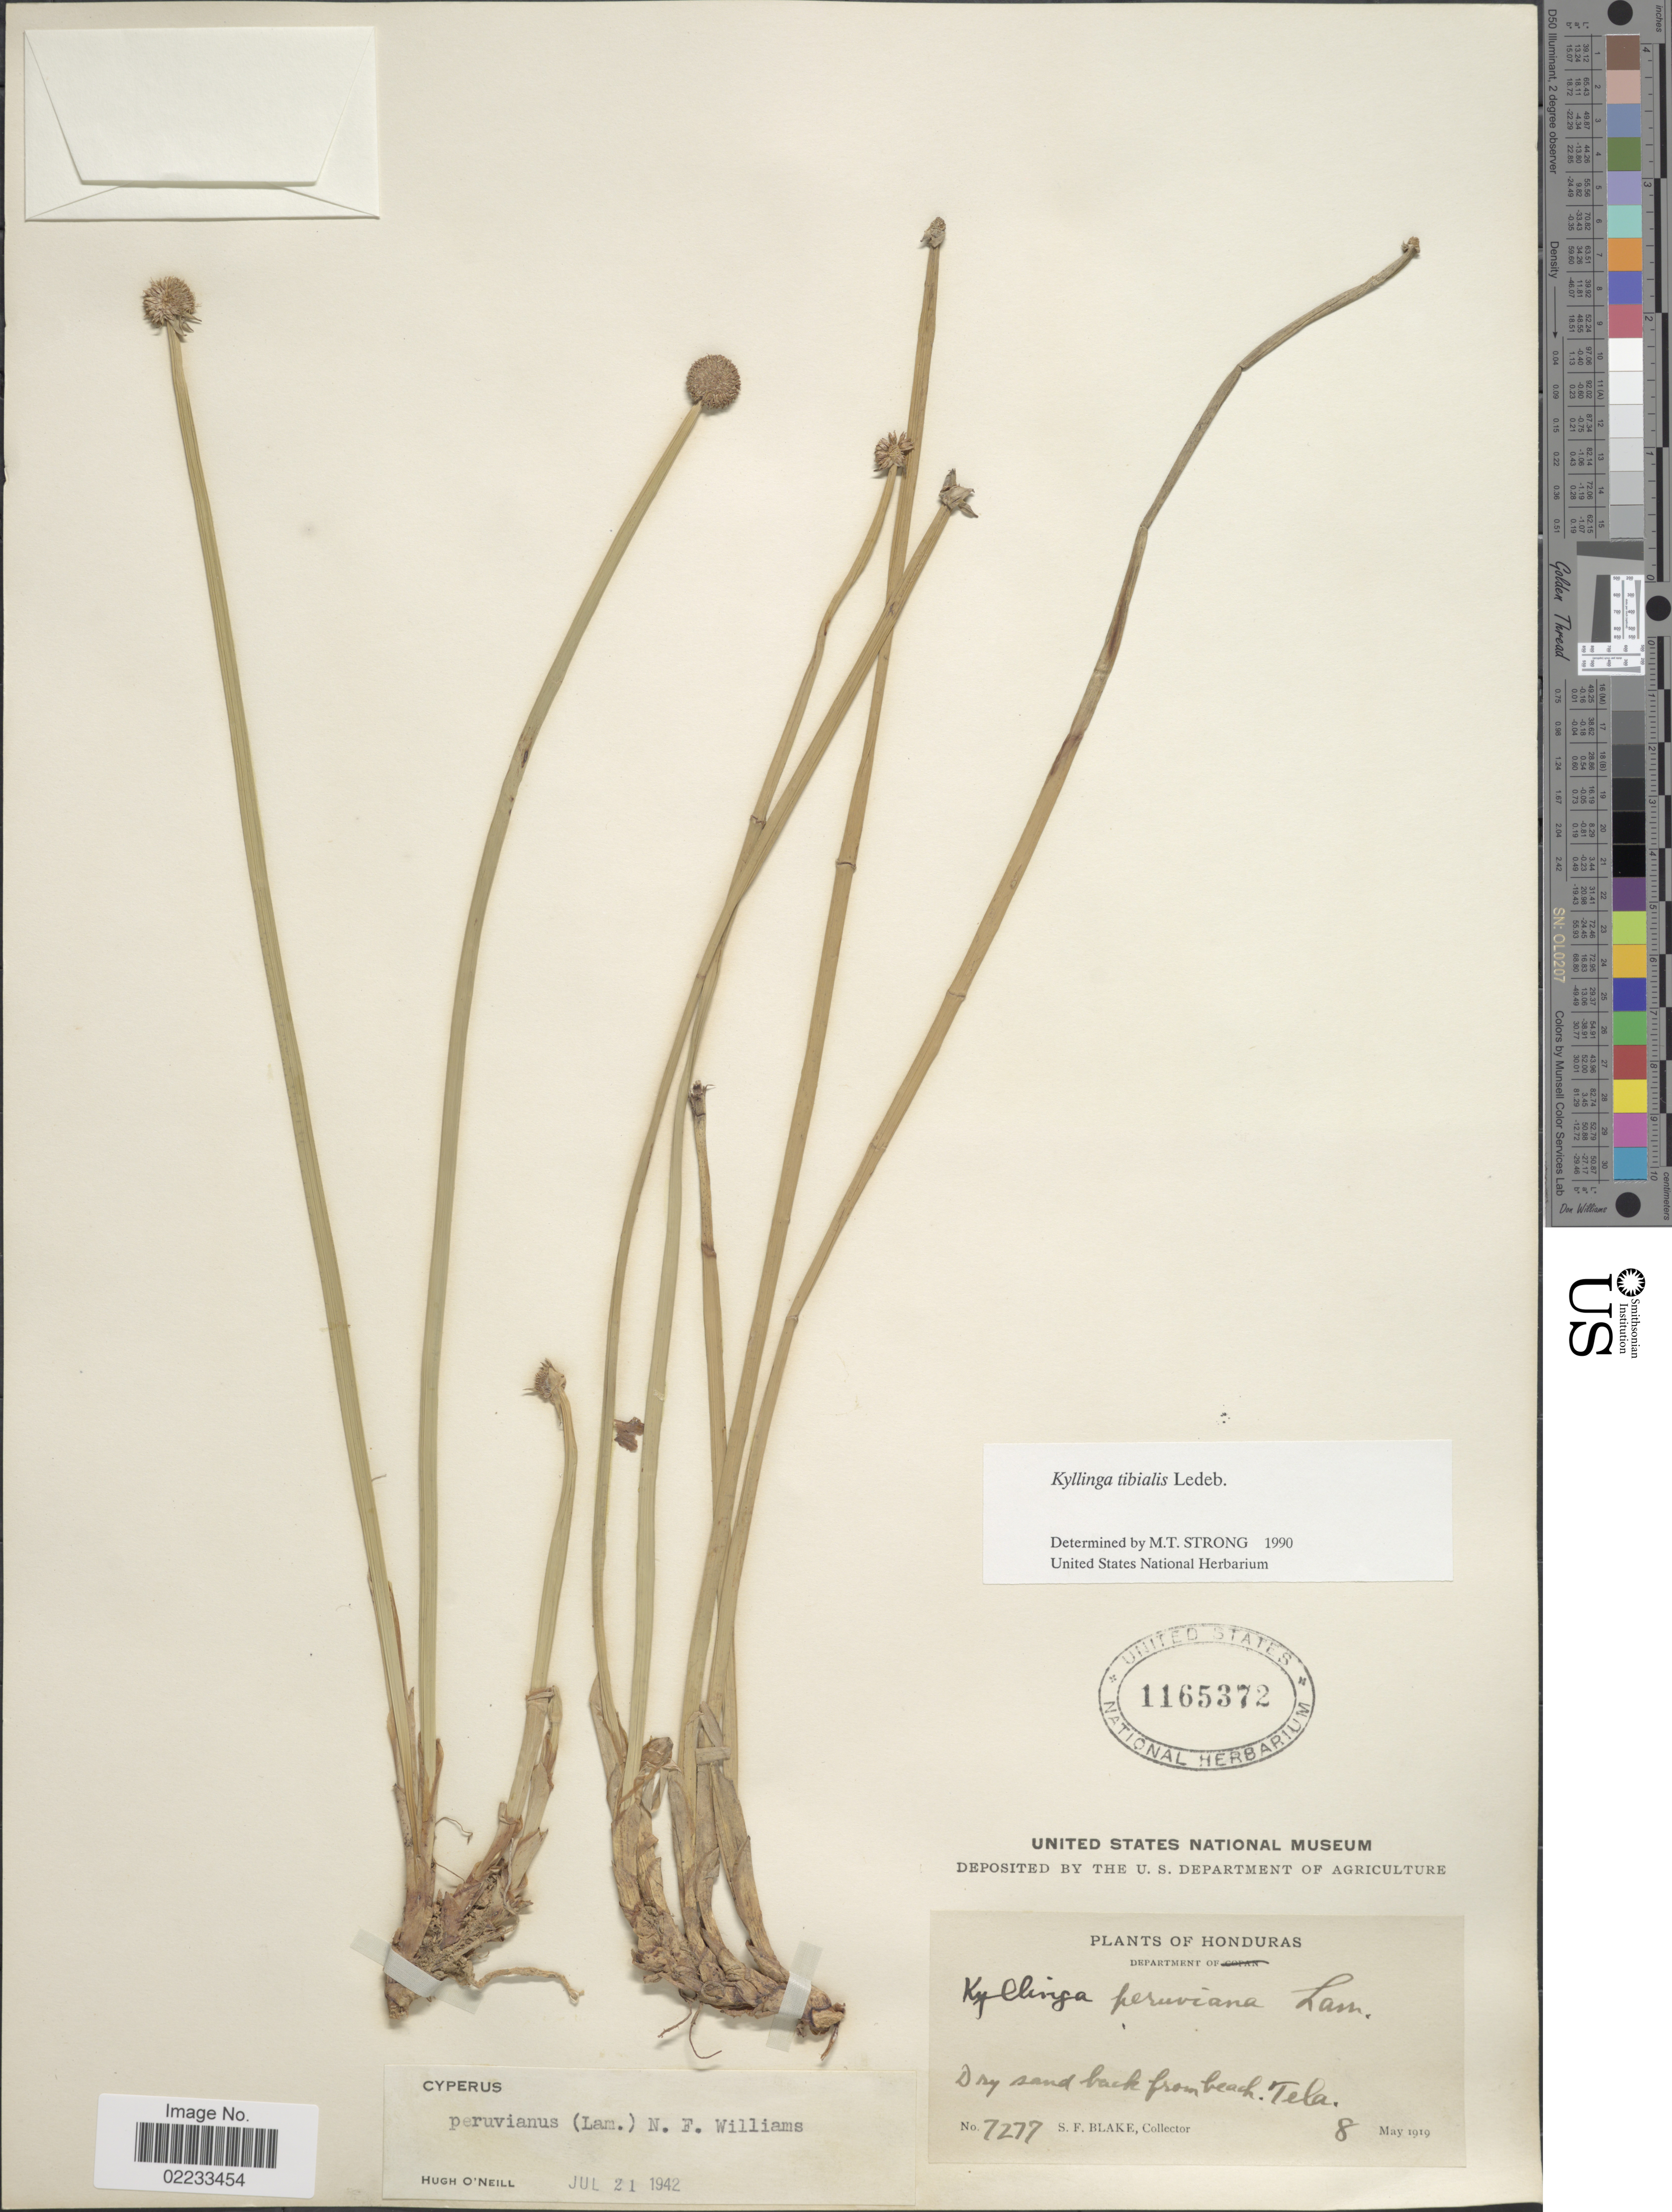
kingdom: Plantae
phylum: Tracheophyta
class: Liliopsida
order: Poales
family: Cyperaceae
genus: Cyperus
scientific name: Cyperus tibialis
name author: (Poit. ex Ledeb.) Govaerts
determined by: Strong, Mark T., (BOT), Smithsonian Institution - National Museum of Natural History (UNITED STATES)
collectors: S. Blake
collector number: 7277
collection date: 1919-05-08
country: Honduras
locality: Dry sand back from beach. Tela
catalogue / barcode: US 1165372